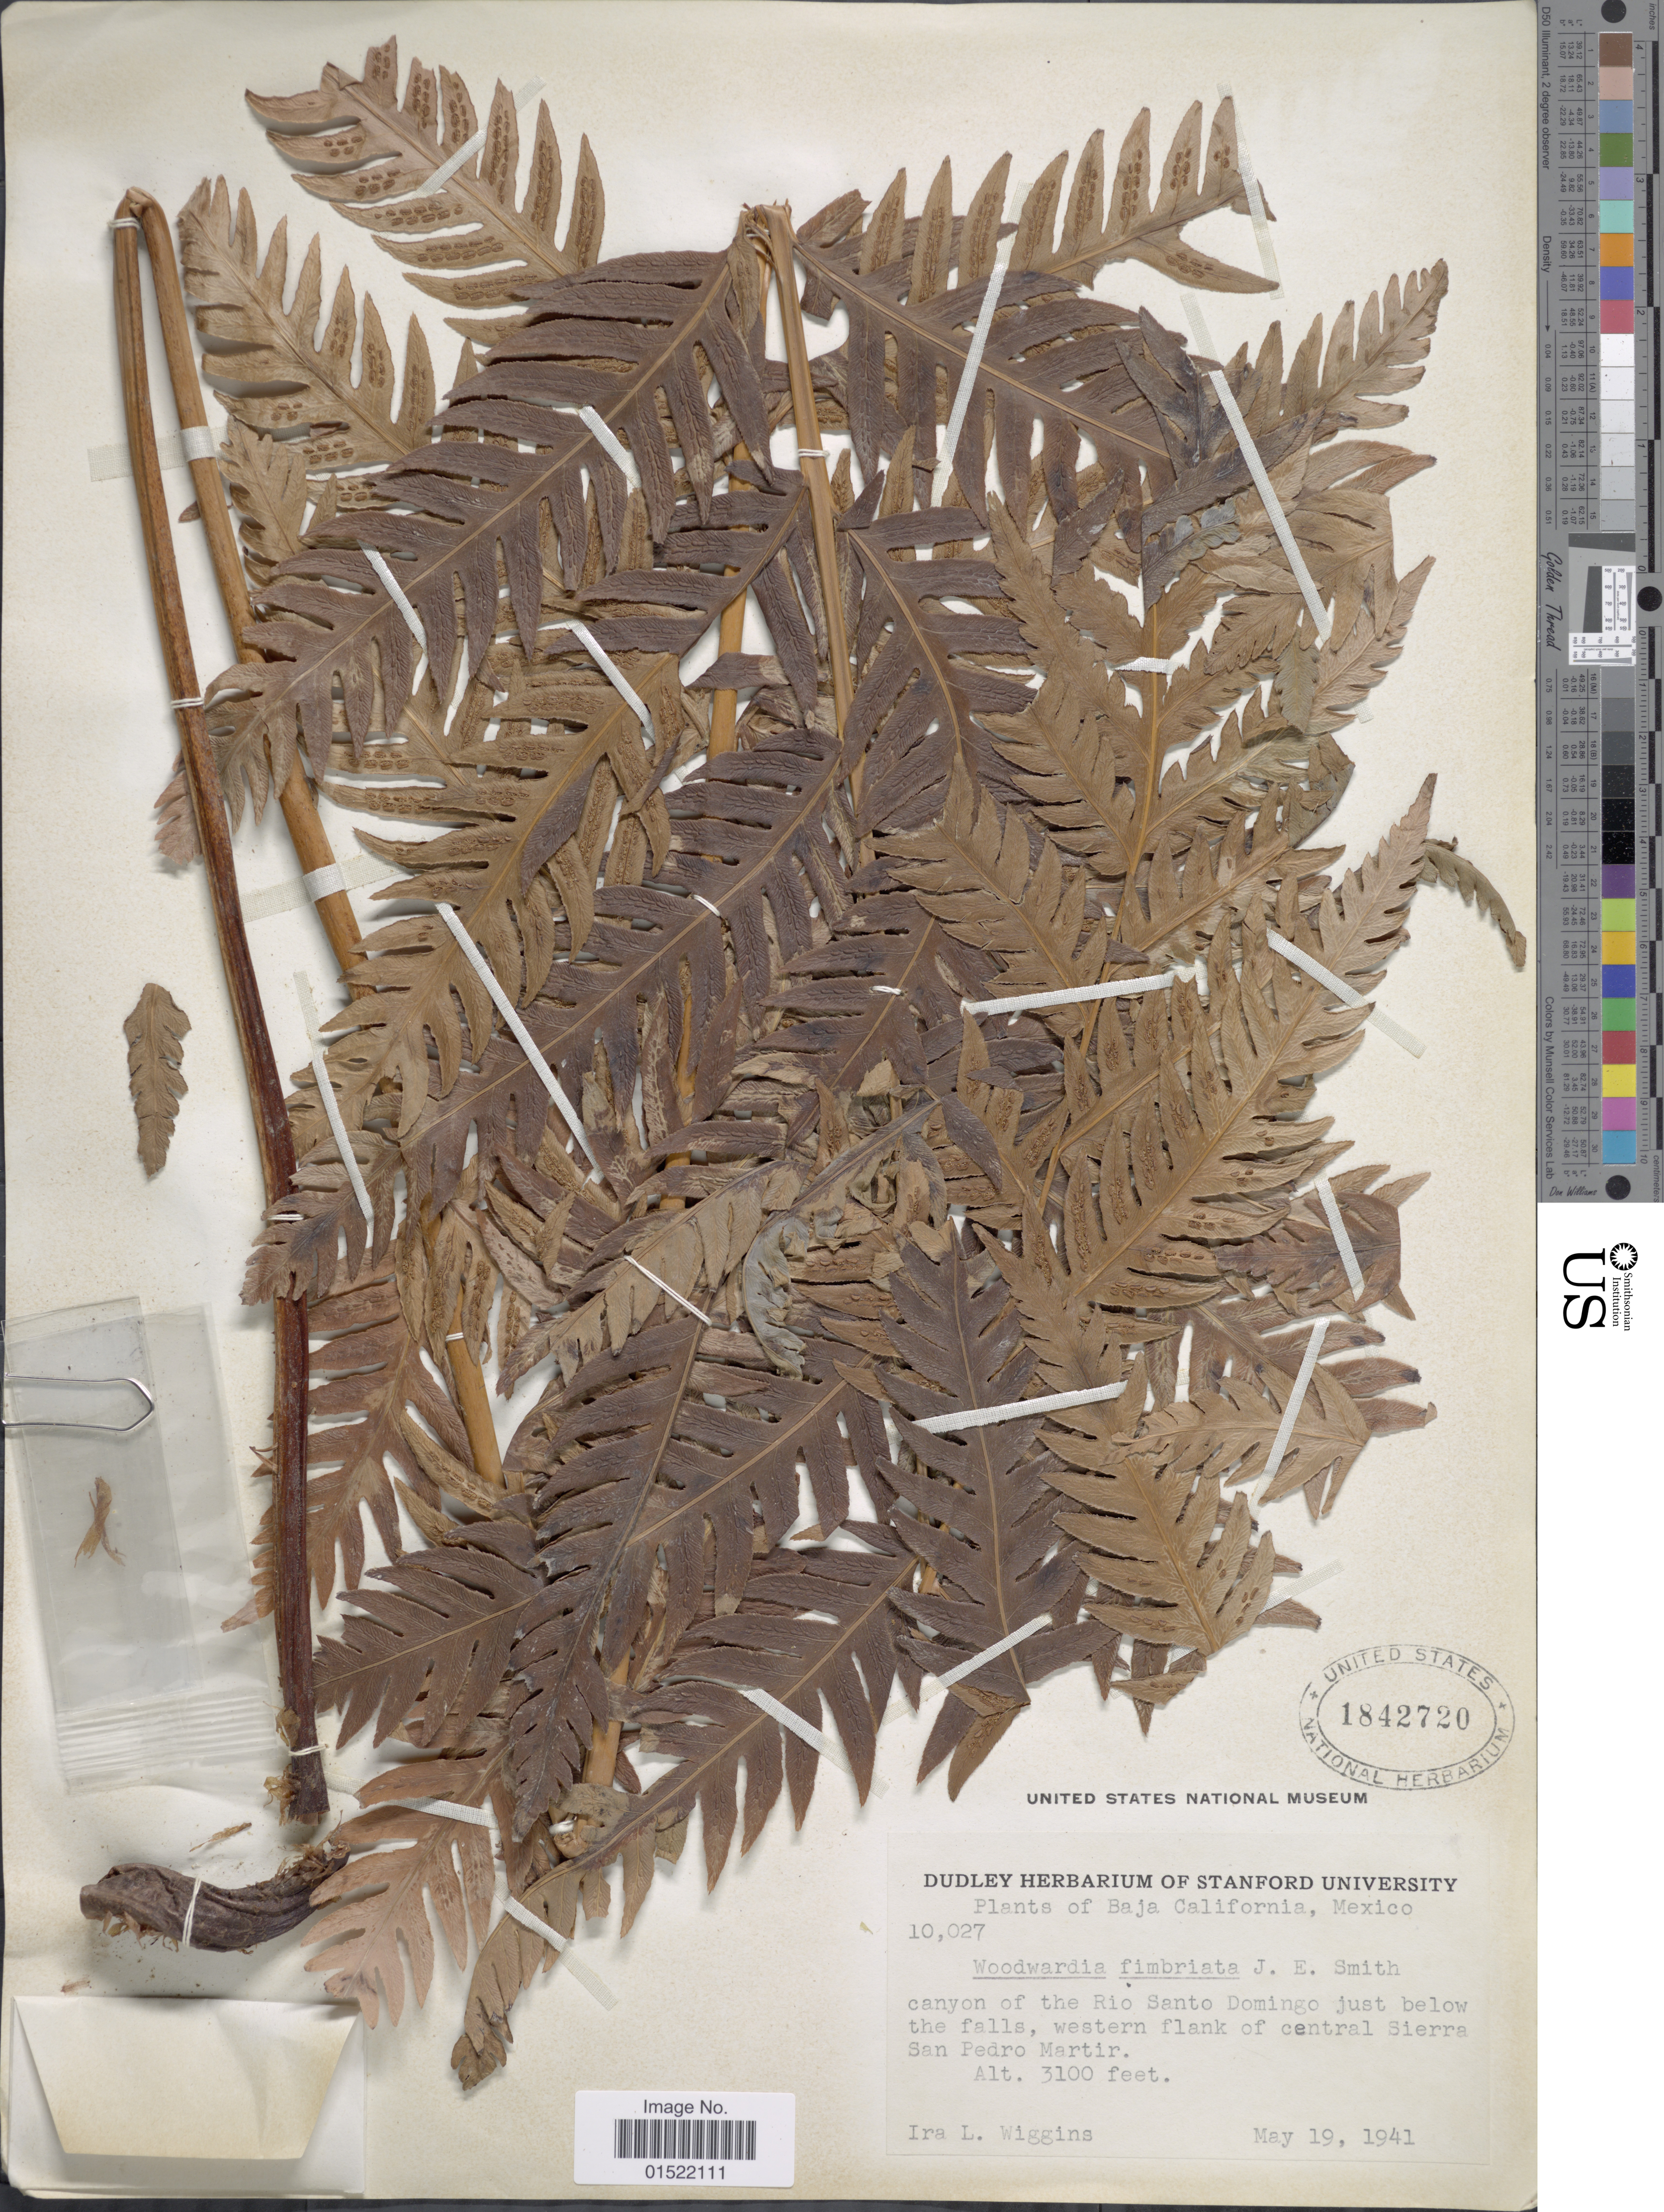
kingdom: Plantae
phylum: Tracheophyta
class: Polypodiopsida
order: Polypodiales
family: Blechnaceae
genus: Woodwardia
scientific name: Woodwardia fimbriata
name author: Sm.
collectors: I. L. Wiggins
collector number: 10027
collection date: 1941-05-19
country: Mexico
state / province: Baja California Norte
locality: Canyon of the Rio Santo Domingo just below the falls, western flank of central Sierra San Pedro Martir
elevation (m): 945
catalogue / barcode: US 1842720